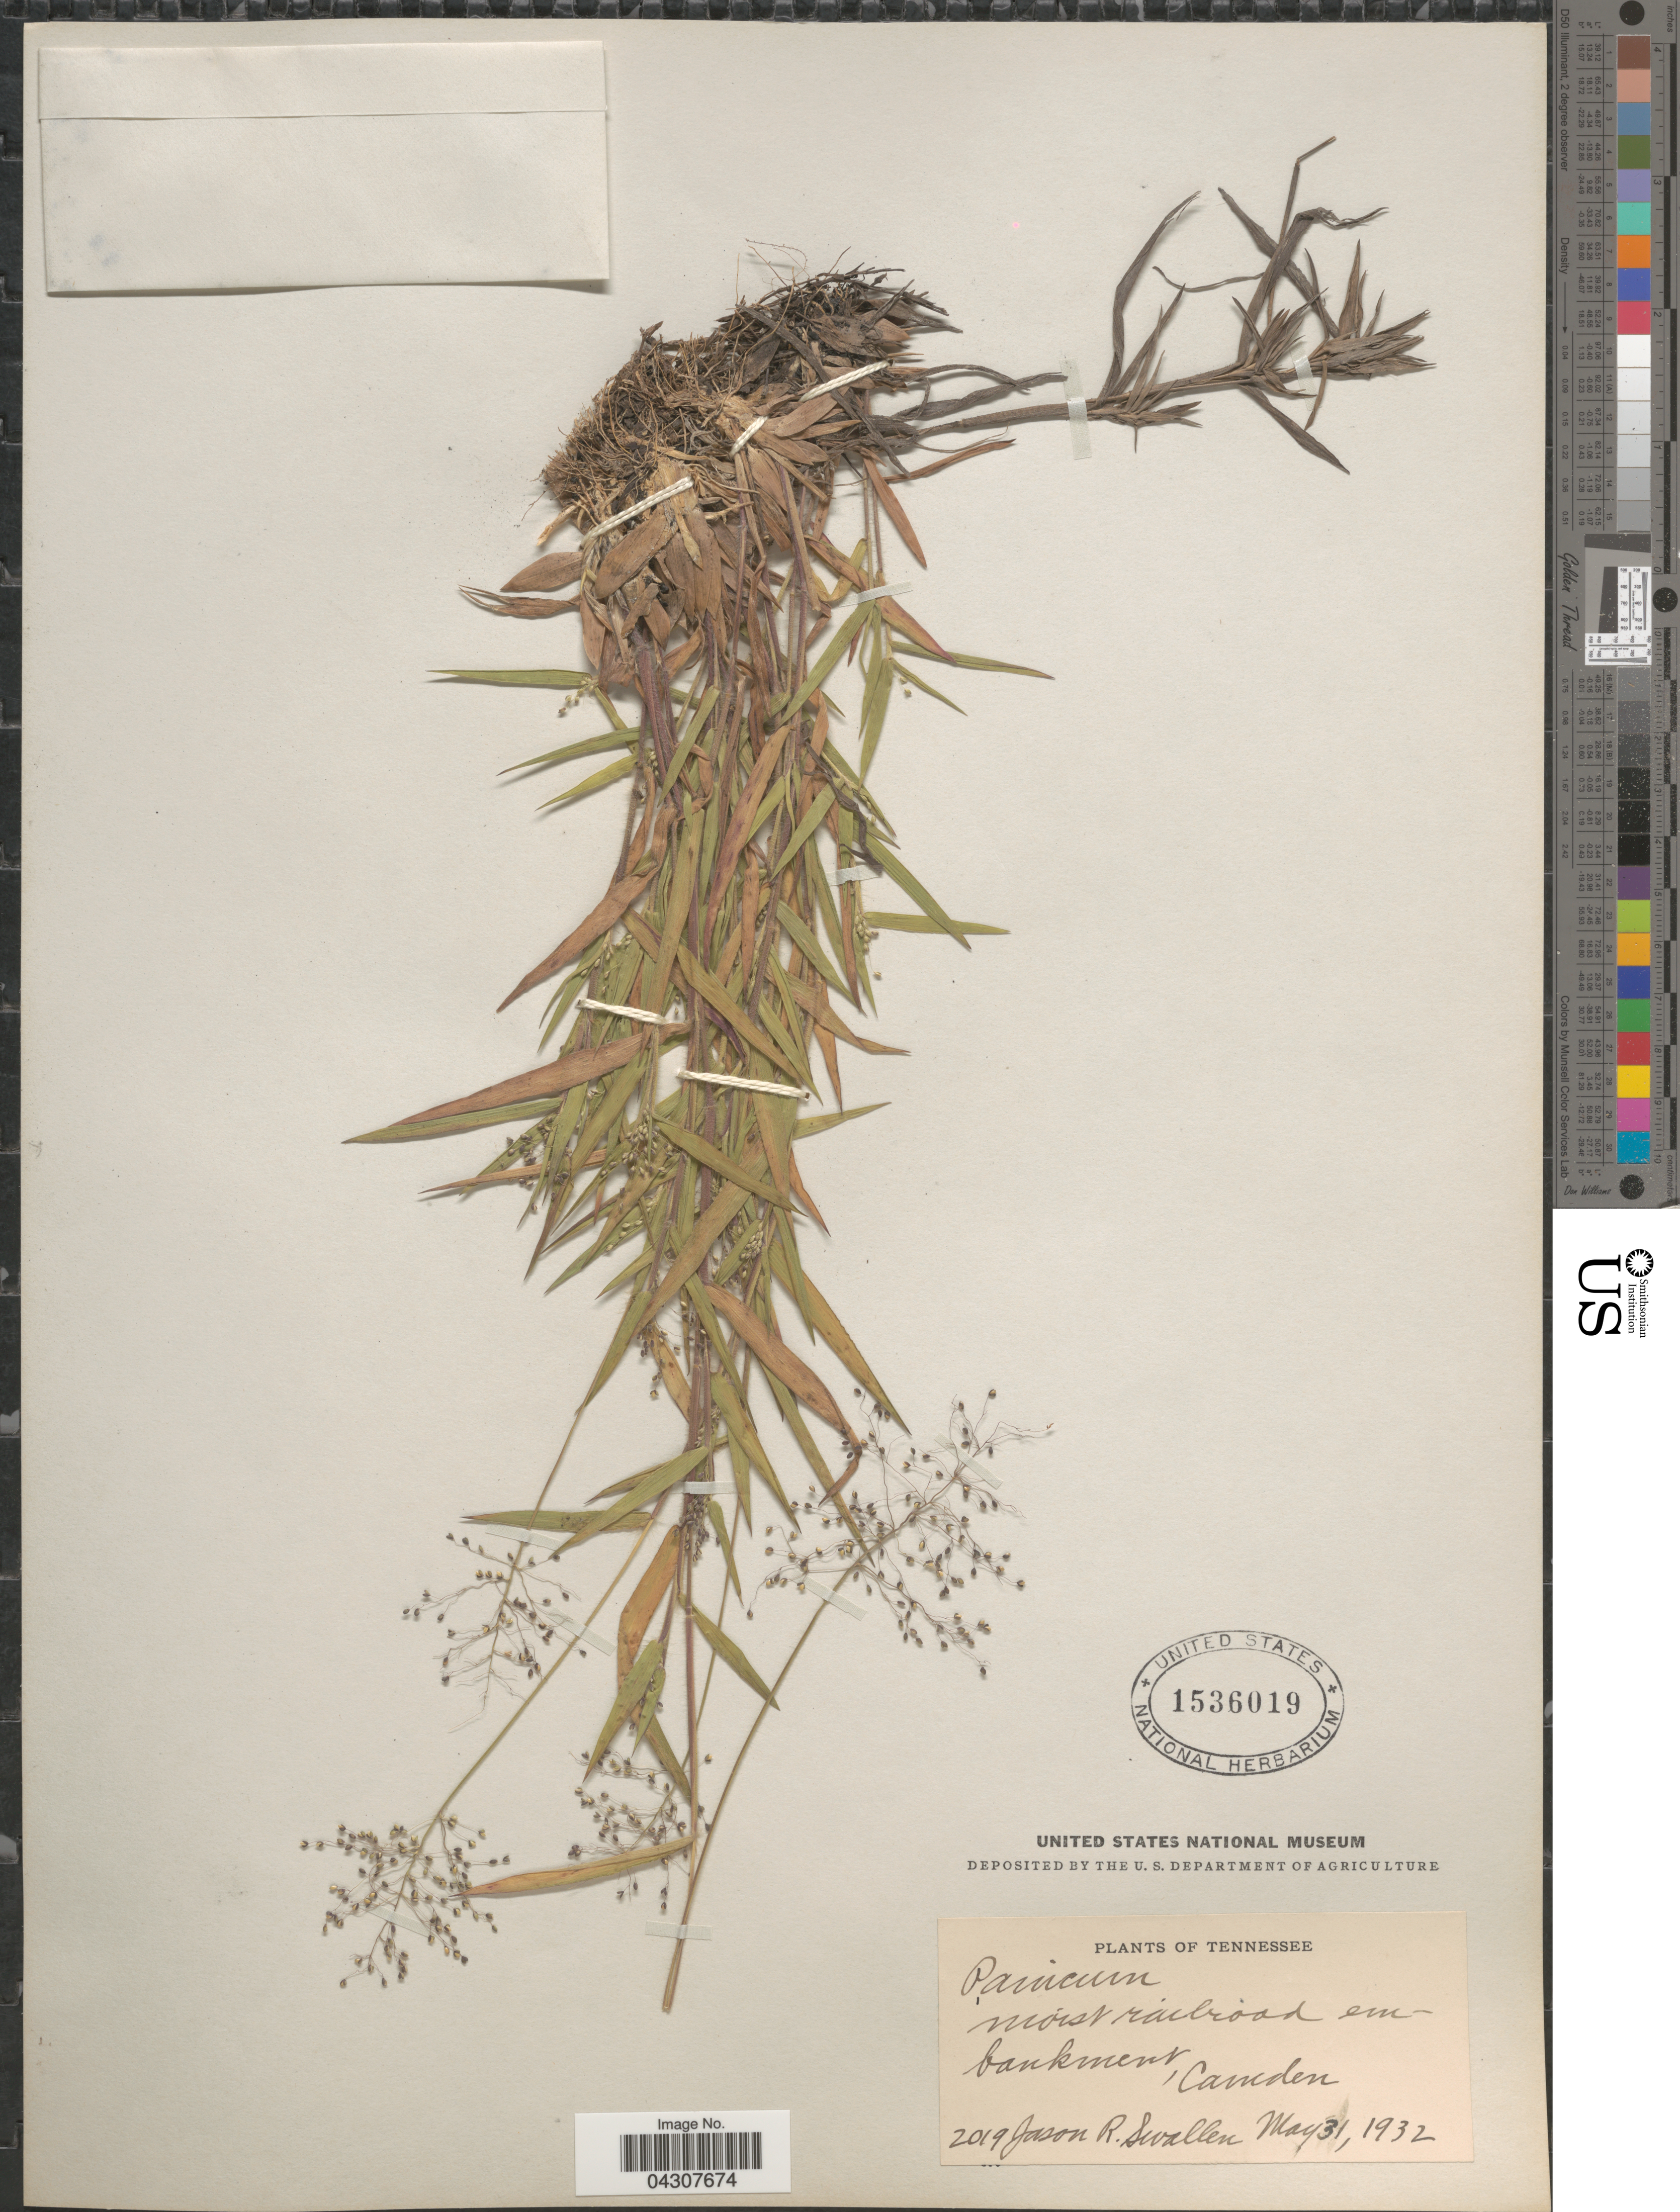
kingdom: Plantae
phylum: Tracheophyta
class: Liliopsida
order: Poales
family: Poaceae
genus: Dichanthelium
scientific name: Dichanthelium acuminatum var. acuminatum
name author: (Sw.) Gould & C.A. Clark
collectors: J. R. Swallen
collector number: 2019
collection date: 1932-05-31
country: United States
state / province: Tennessee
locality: Moist railroad embankment, Camden.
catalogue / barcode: US 1536019